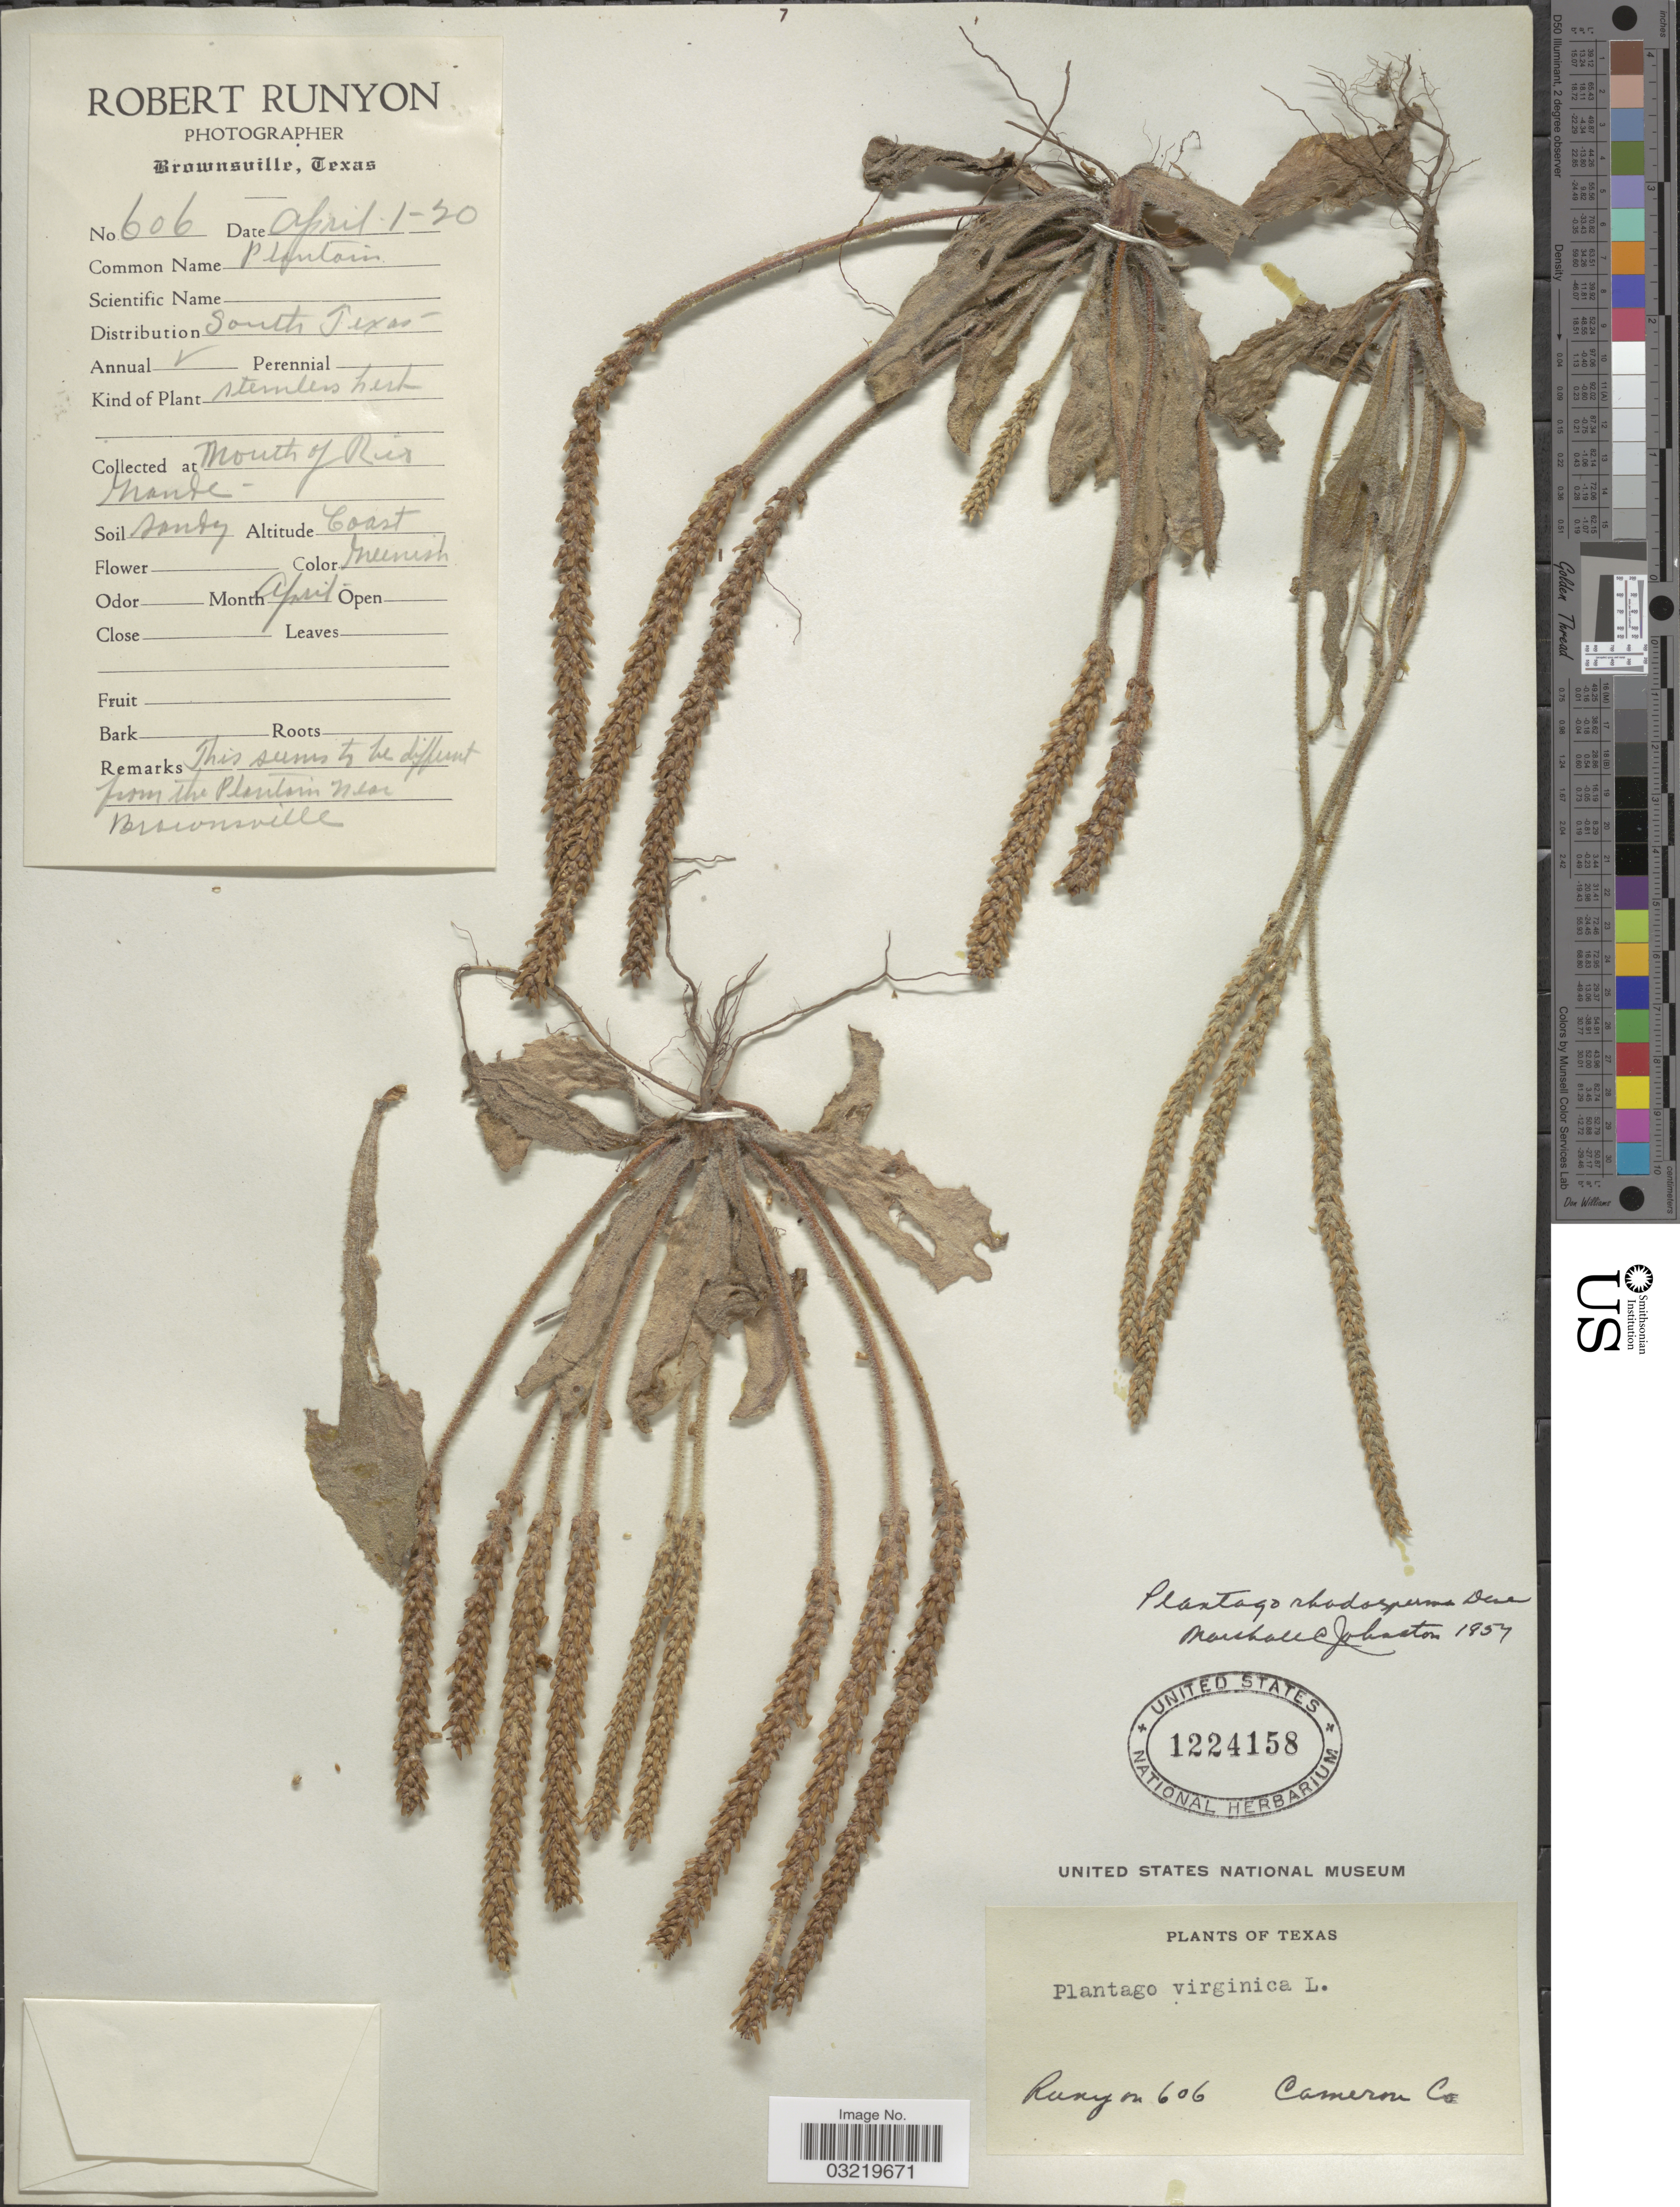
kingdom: Plantae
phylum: Tracheophyta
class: Magnoliopsida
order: Lamiales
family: Plantaginaceae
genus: Plantago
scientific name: Plantago rhodosperma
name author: Decne.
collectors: R. Runyon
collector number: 606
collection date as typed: Transcribed d/m/y: 1/4/20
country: United States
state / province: Texas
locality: Mouth of River Grande. Cameron Co.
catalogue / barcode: US 1224158